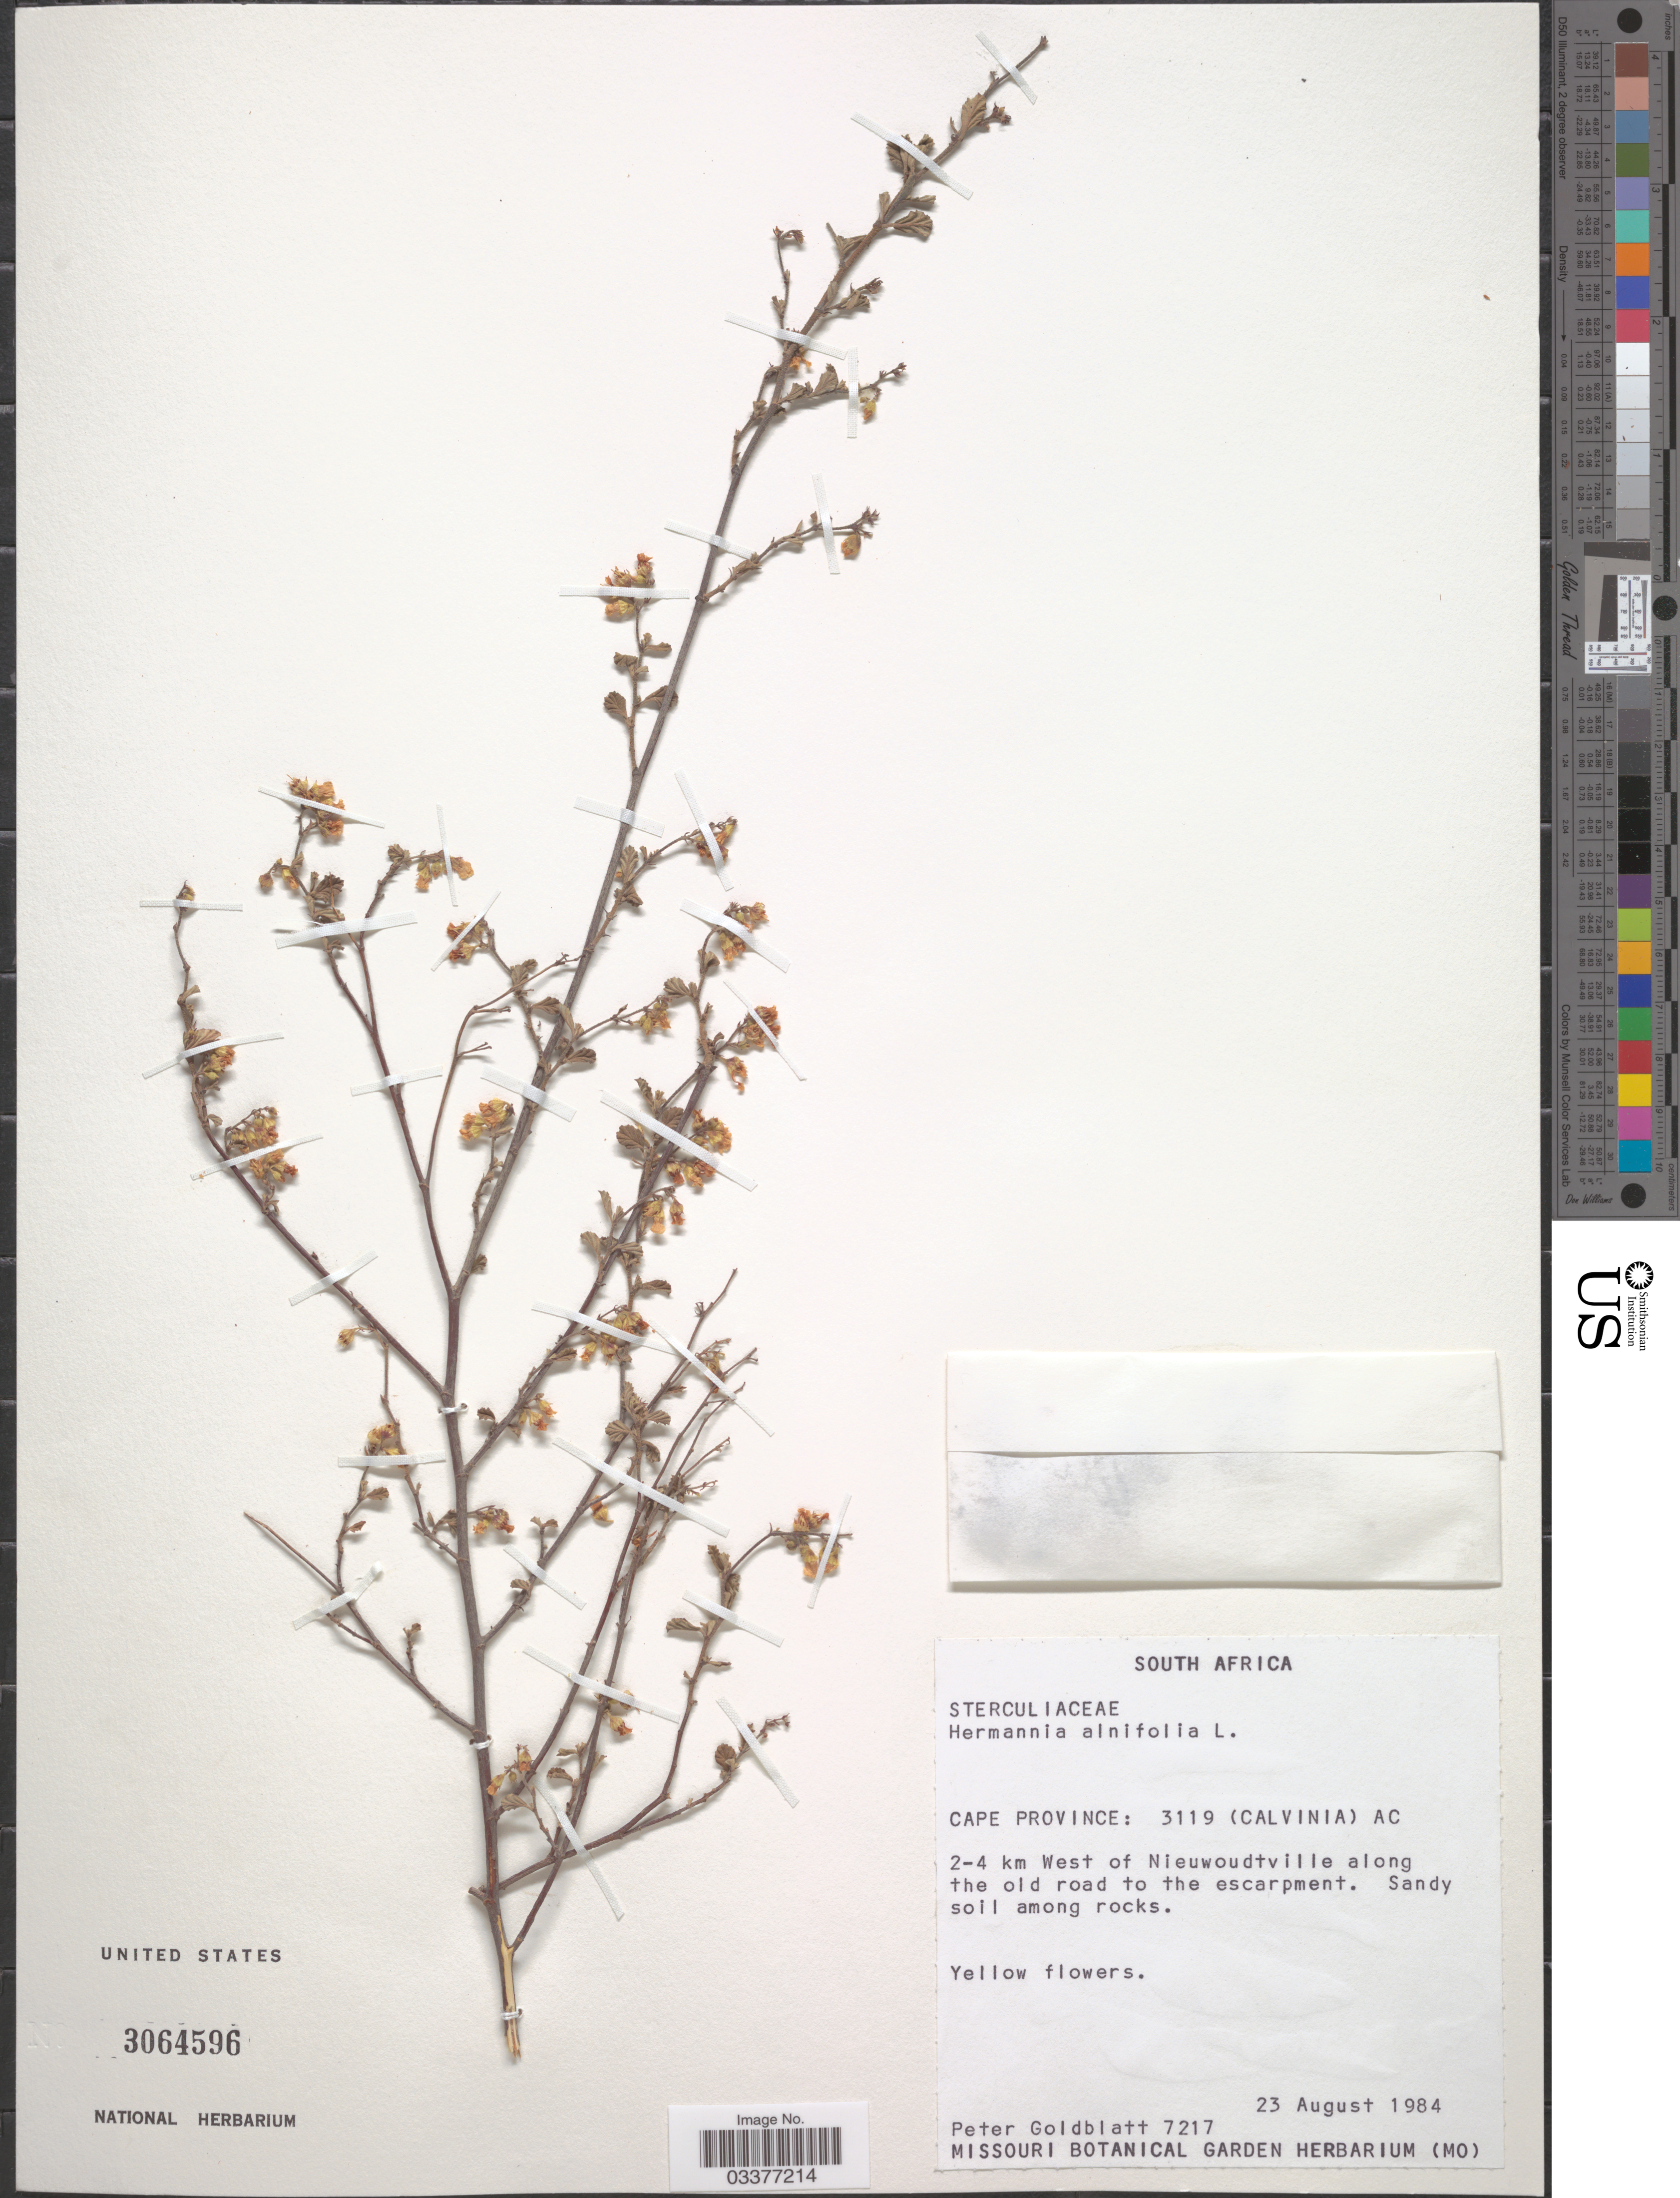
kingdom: Plantae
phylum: Tracheophyta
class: Magnoliopsida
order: Malvales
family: Malvaceae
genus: Hermannia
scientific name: Hermannia alnifolia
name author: L.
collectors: P. Goldblatt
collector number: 7217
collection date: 1984-08-23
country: South Africa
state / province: Northern Cape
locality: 3119 (Calvinia) AC. 2-4 km West of Nieuwoudtville along the old road to the escarpment.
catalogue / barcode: US 3064596